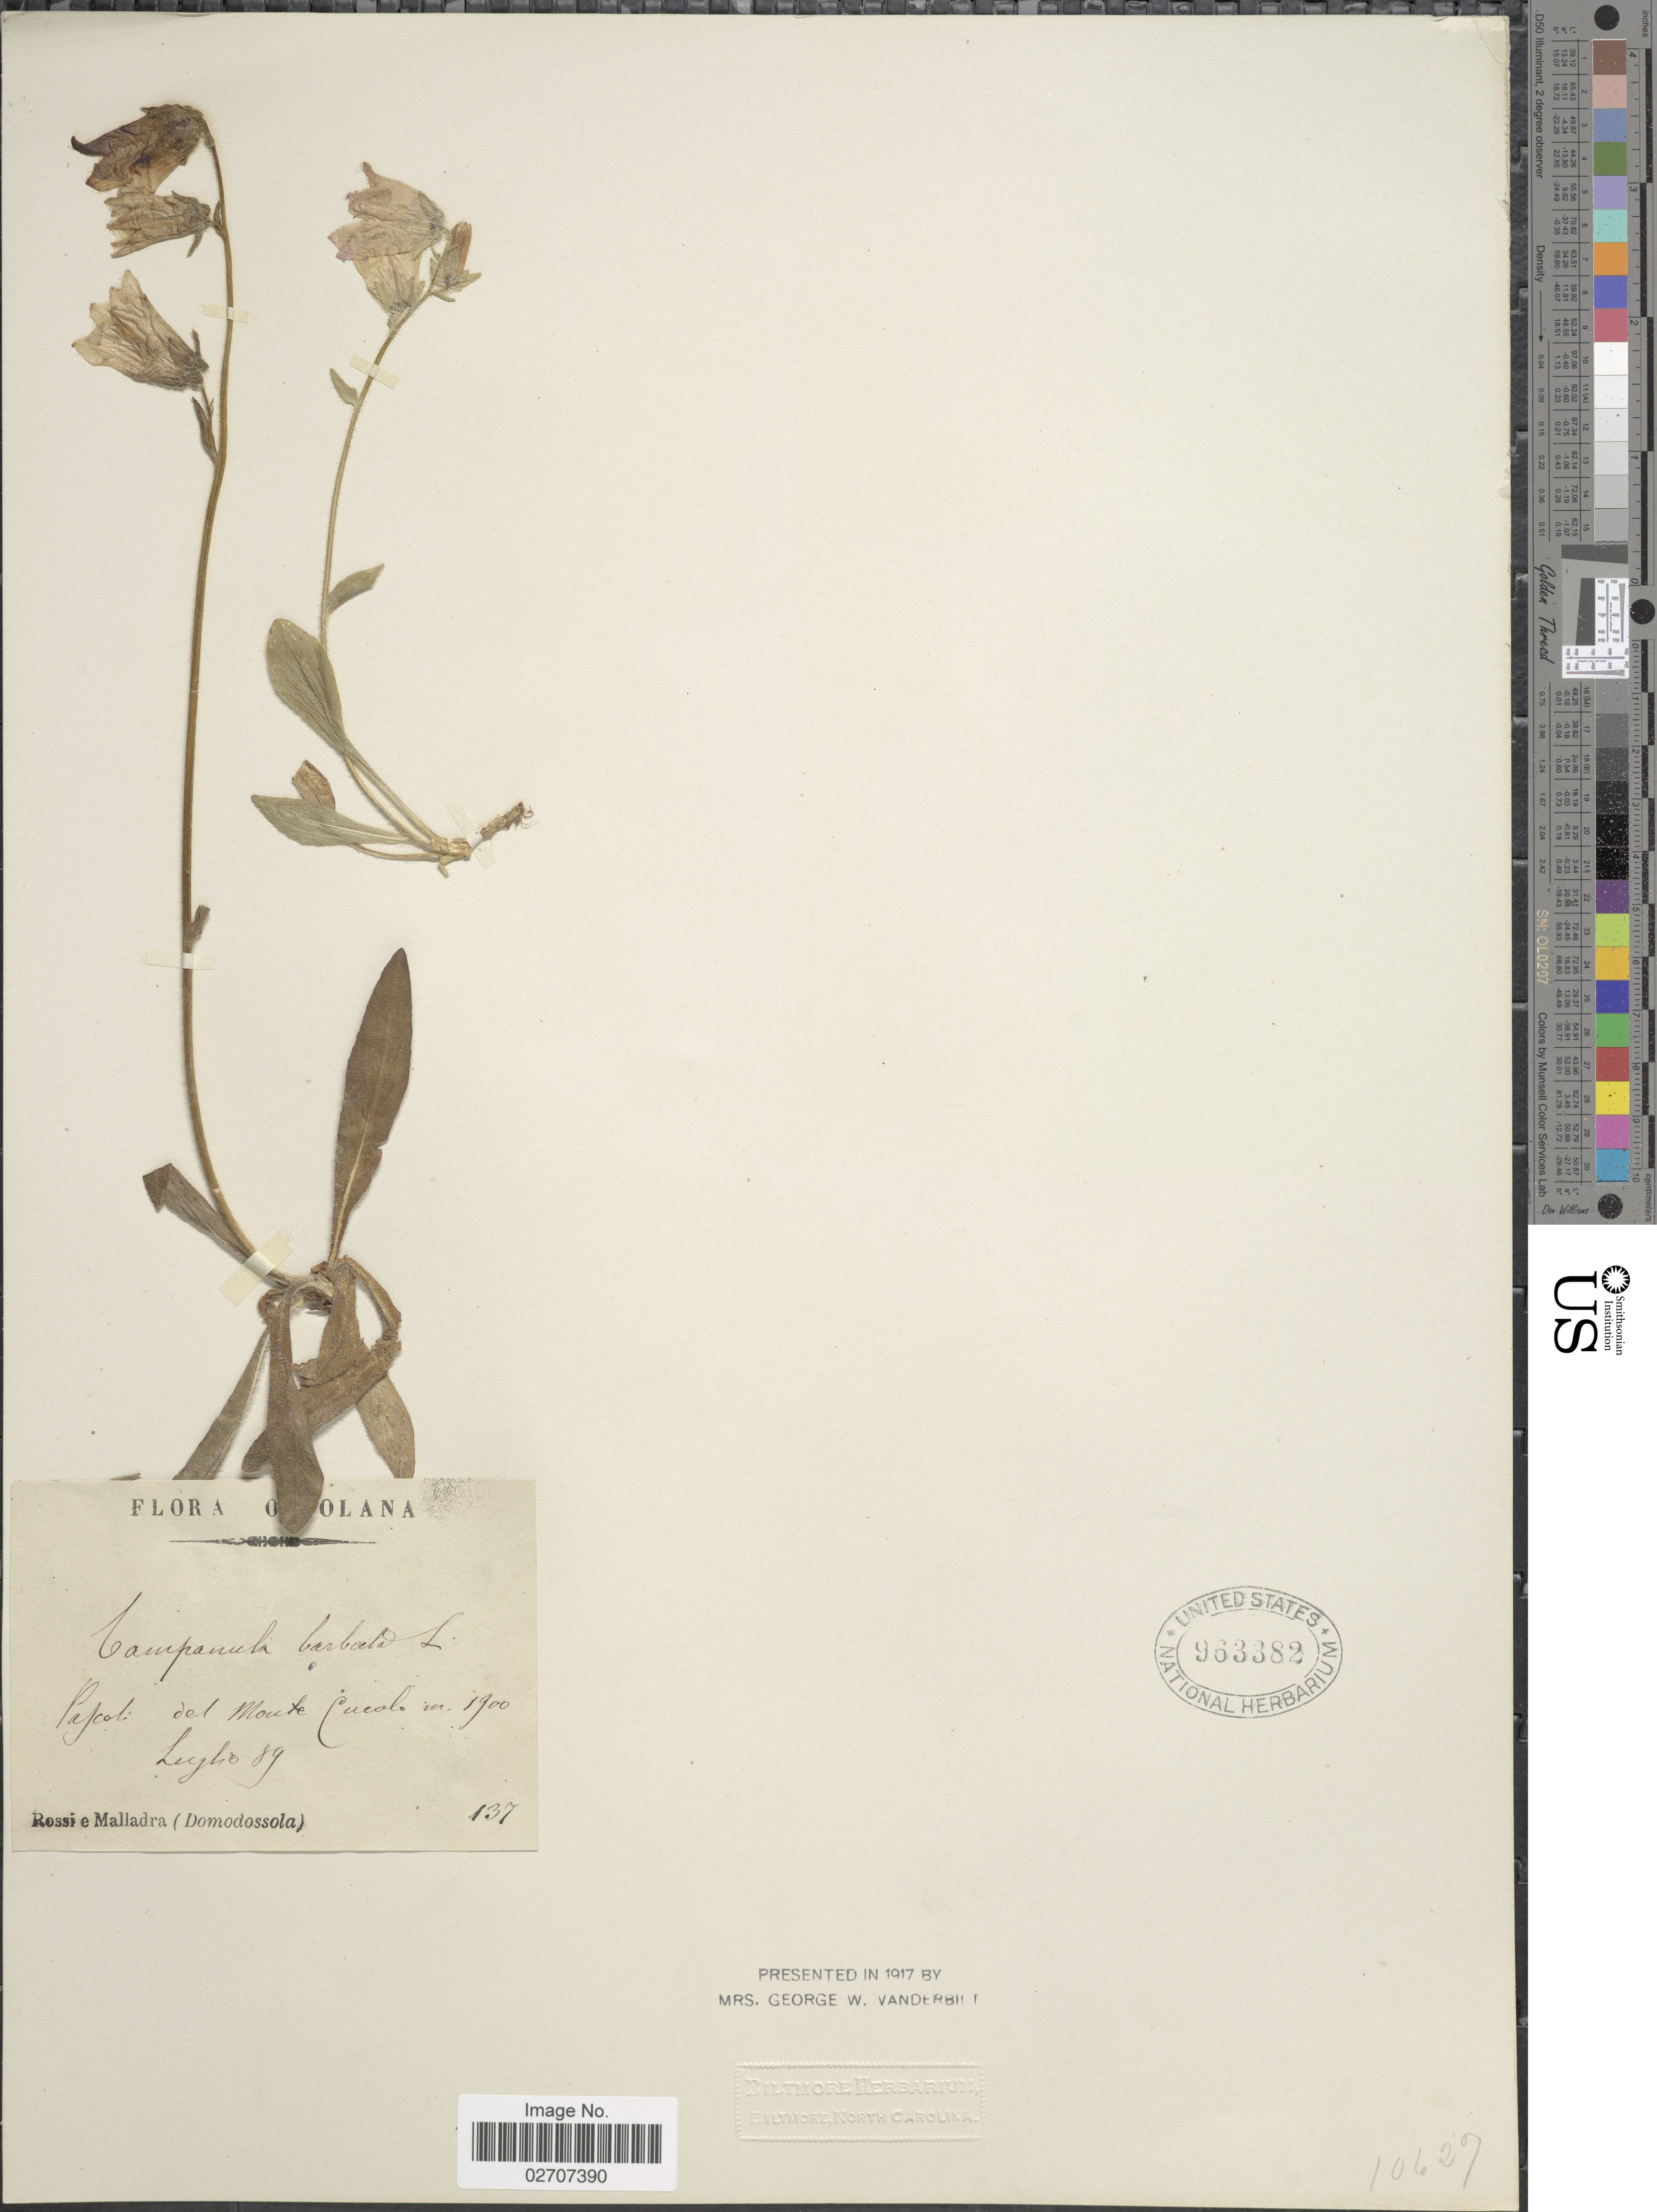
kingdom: Plantae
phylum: Tracheophyta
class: Magnoliopsida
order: Asterales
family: Campanulaceae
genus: Campanula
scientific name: Campanula barbata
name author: L.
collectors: -. Luglio, Rossi & Malladra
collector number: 89/137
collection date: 1900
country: Italy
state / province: Piedmont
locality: O [illegible text]olana, Pafcol del Monte Cucole. [interpreted] Domodossola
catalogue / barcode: US 963382